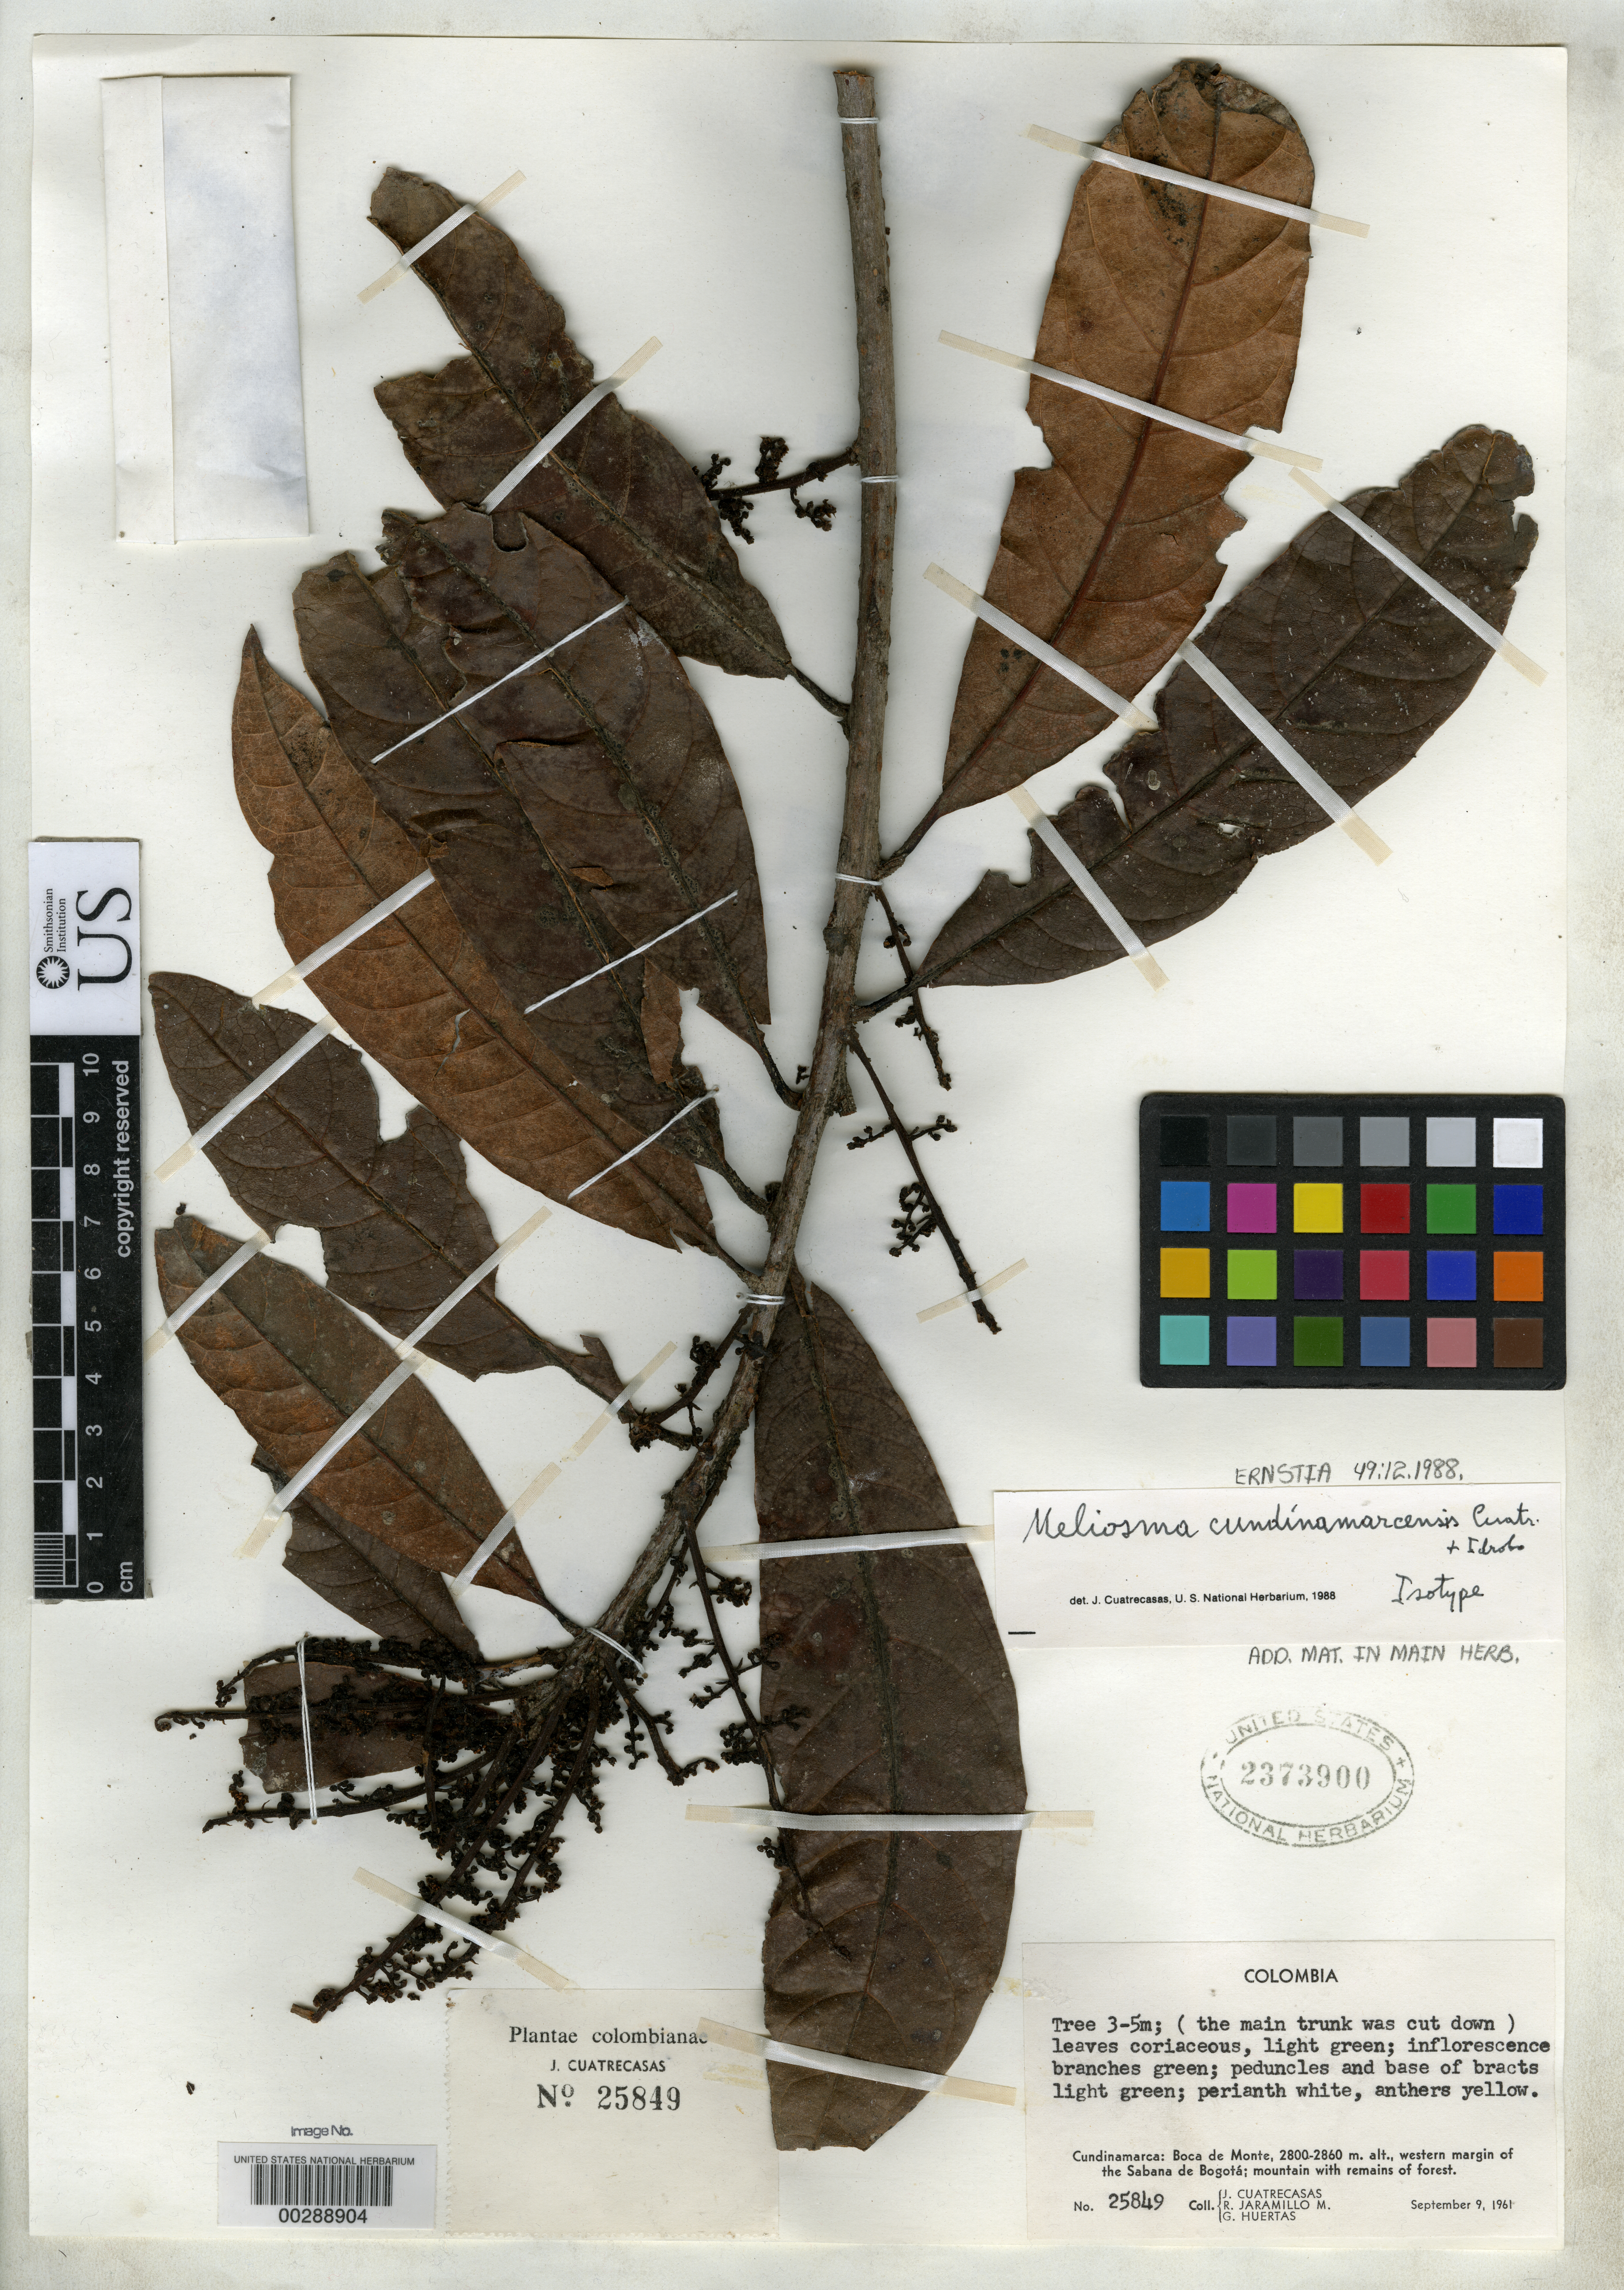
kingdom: Plantae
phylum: Tracheophyta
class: Magnoliopsida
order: Proteales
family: Sabiaceae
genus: Meliosma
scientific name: Meliosma cundinamarcensis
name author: Cuatrec. & Idrobo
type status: Isotype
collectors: J. Cuatrecasas, R. Jaramillo M. & G. Huertas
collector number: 25849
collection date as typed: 09 Sep 1961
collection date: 1961-09-09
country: Colombia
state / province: Cundinamarca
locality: Mouth of Monte, western margin of Sabana de Bogota, mountain with remains of forest.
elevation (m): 2800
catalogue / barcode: US 2373900